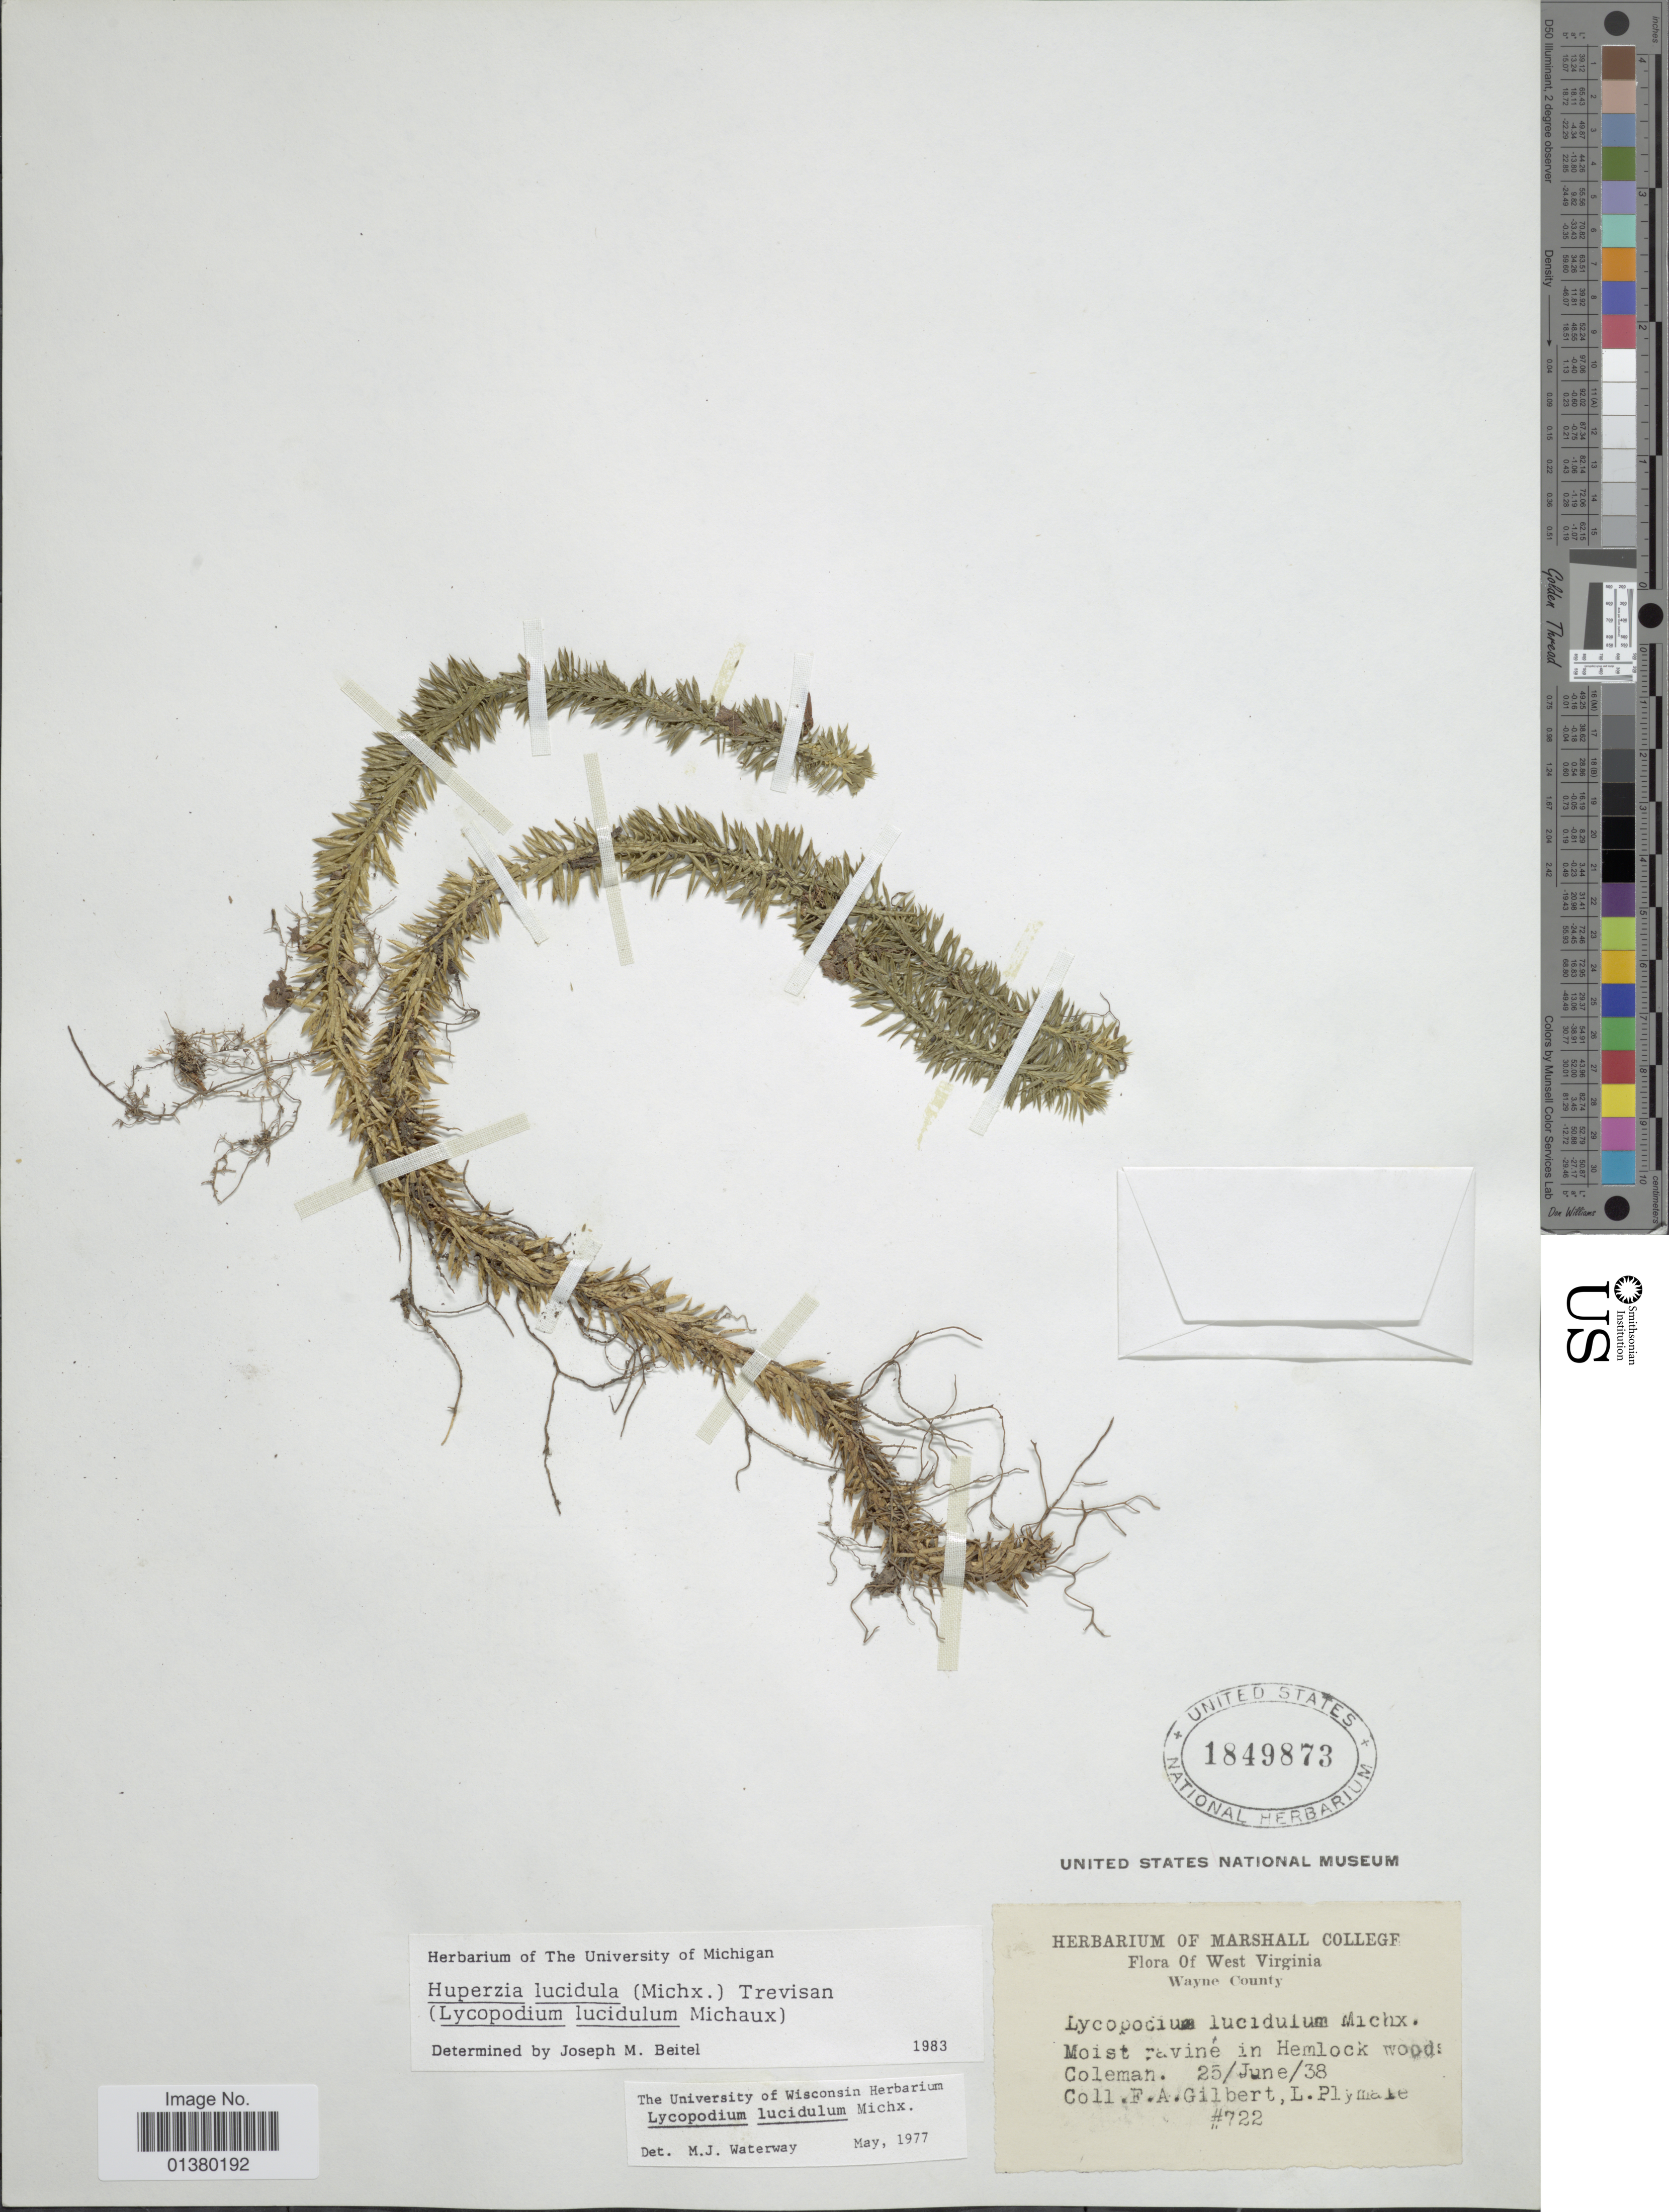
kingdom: Plantae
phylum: Tracheophyta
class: Lycopodiopsida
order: Lycopodiales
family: Lycopodiaceae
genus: Huperzia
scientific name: Huperzia lucidula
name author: (Michx.) Trevis.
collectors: F. A. Gilbert & L. Plymale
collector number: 722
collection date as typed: Transcribed d/m/y: 25/6/38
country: United States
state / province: West Virginia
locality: Moist ravine in Hemlock woods Coleman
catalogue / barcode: US 1849873